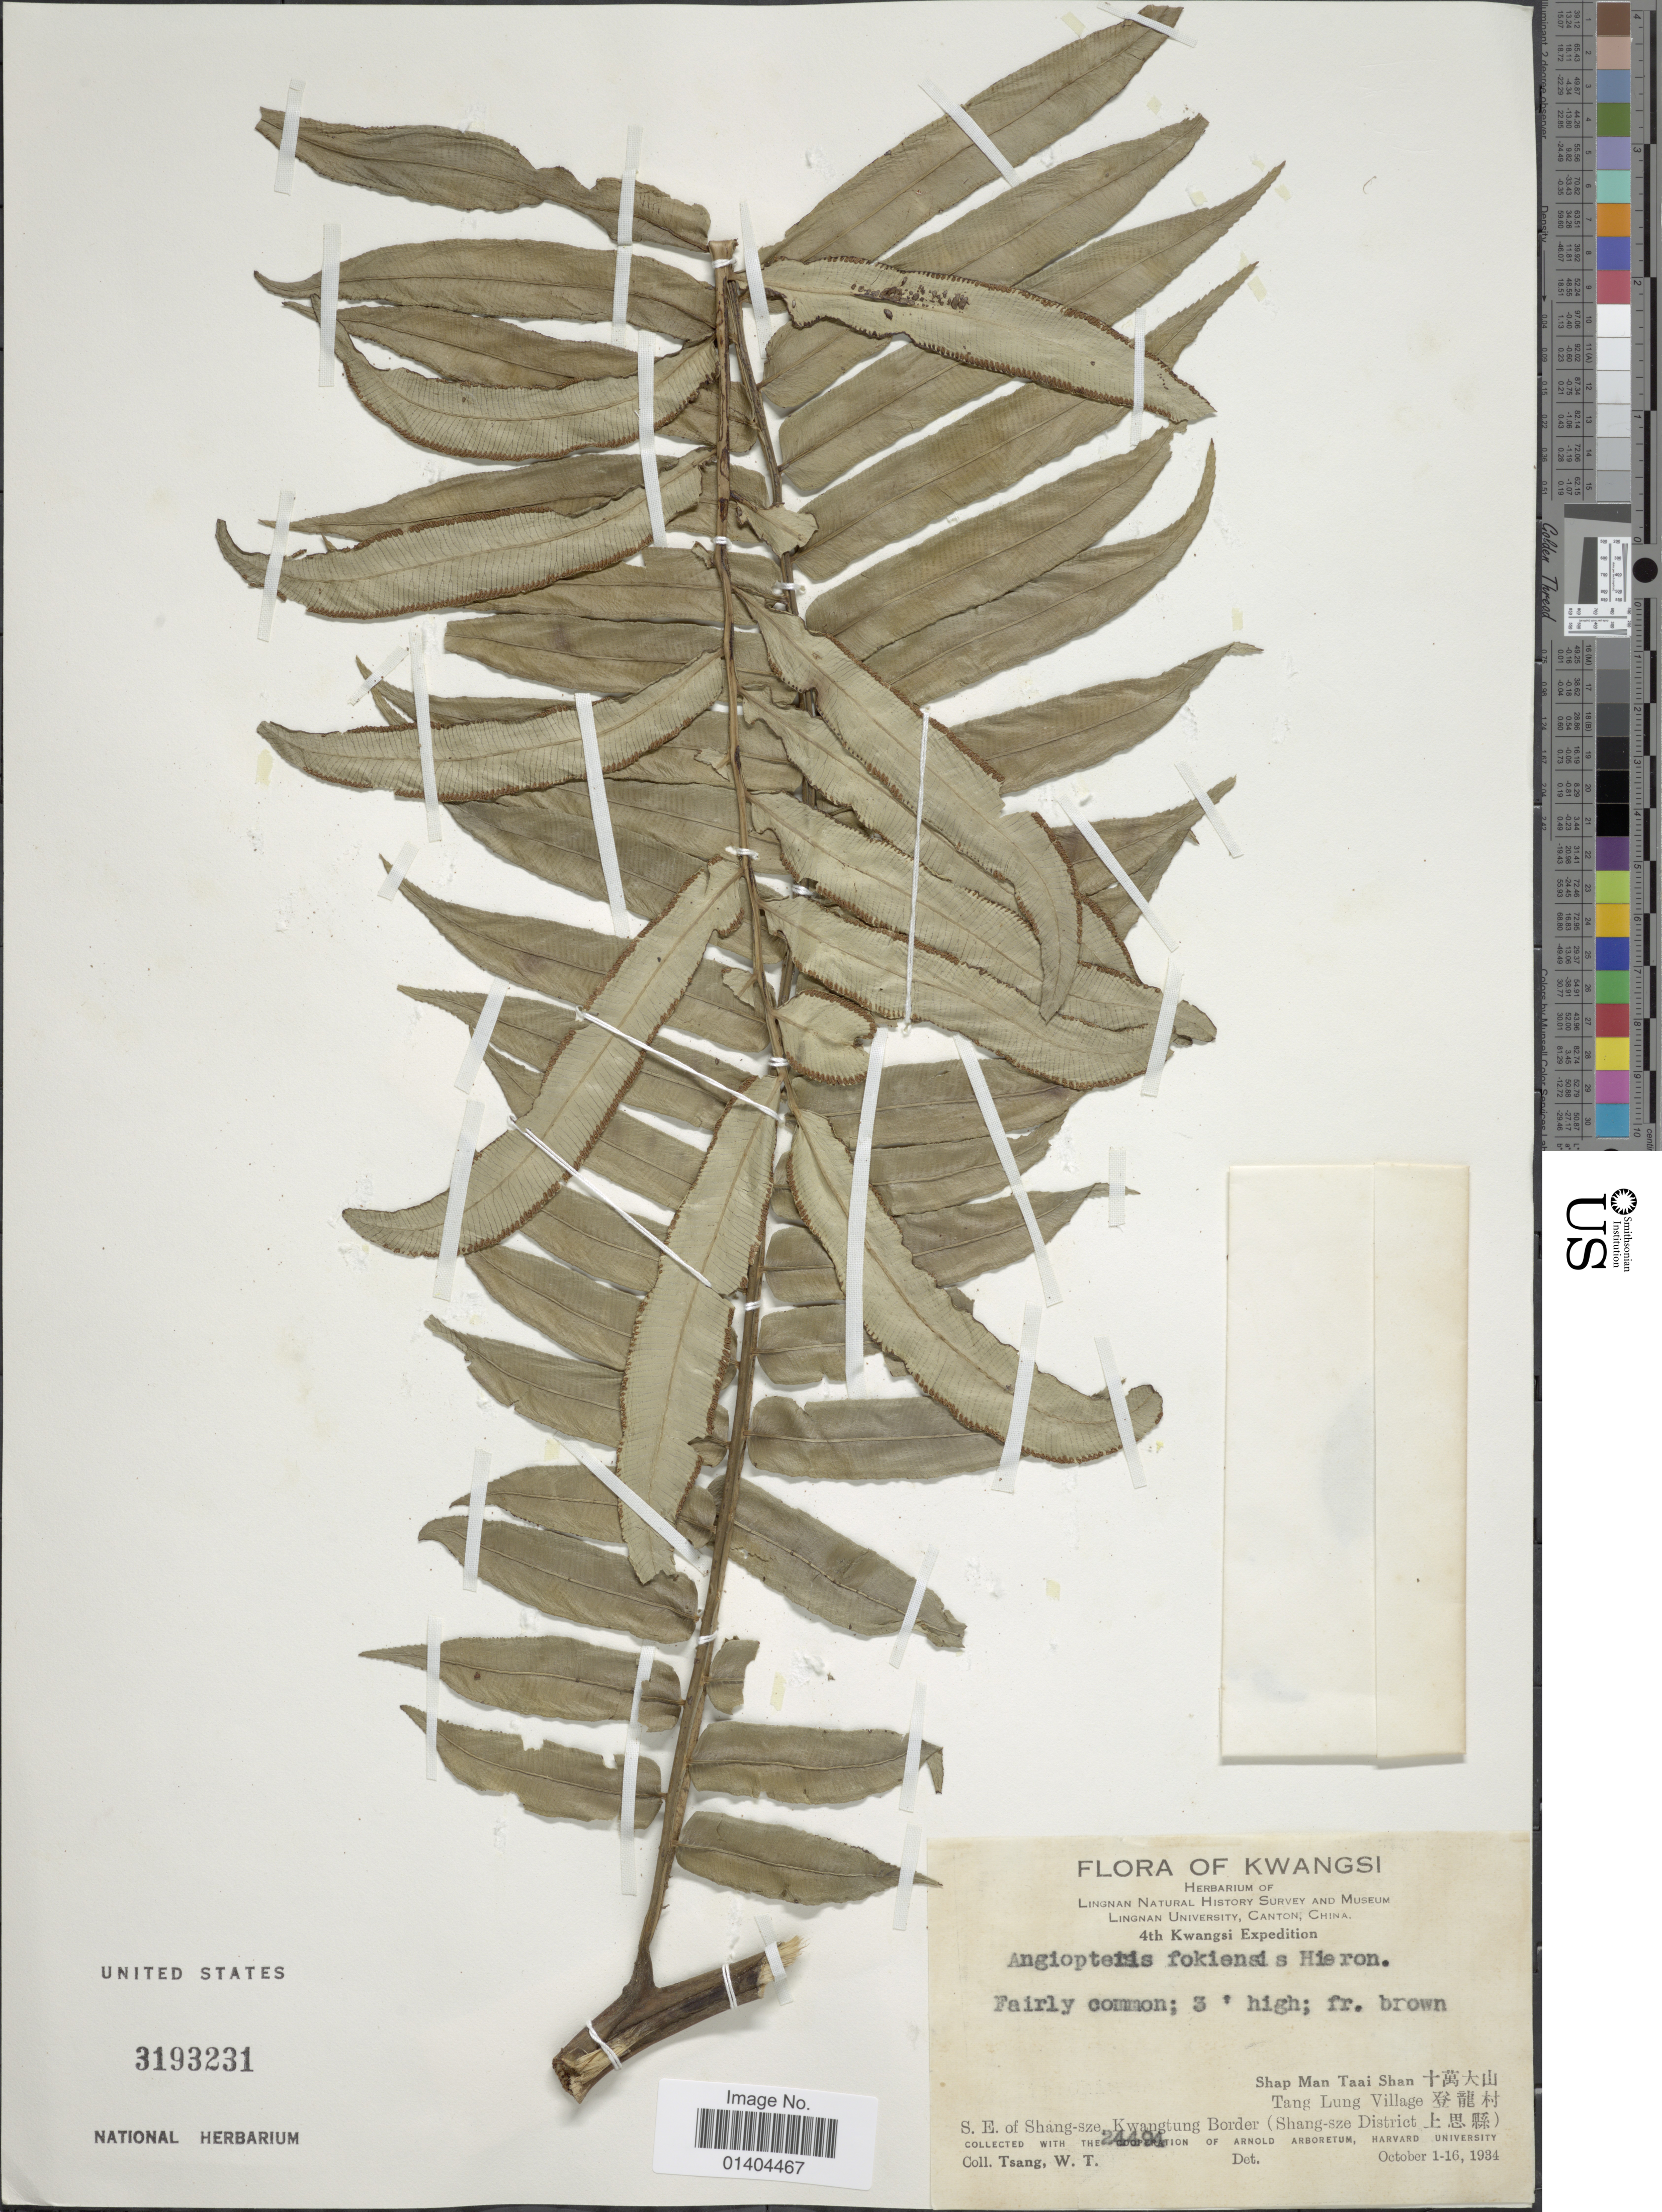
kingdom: Plantae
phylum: Tracheophyta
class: Polypodiopsida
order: Marattiales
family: Marattiaceae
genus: Angiopteris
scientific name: Angiopteris fokiensis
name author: Hieron.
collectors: W. T. Tsang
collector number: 24494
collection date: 1934-10-01/1934-10-16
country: China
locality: Shap Man Taai Shan, Tang Lung Village, S. E. of Shang-sze, Kwangtung Border, Kwangsi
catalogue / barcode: US 3193231